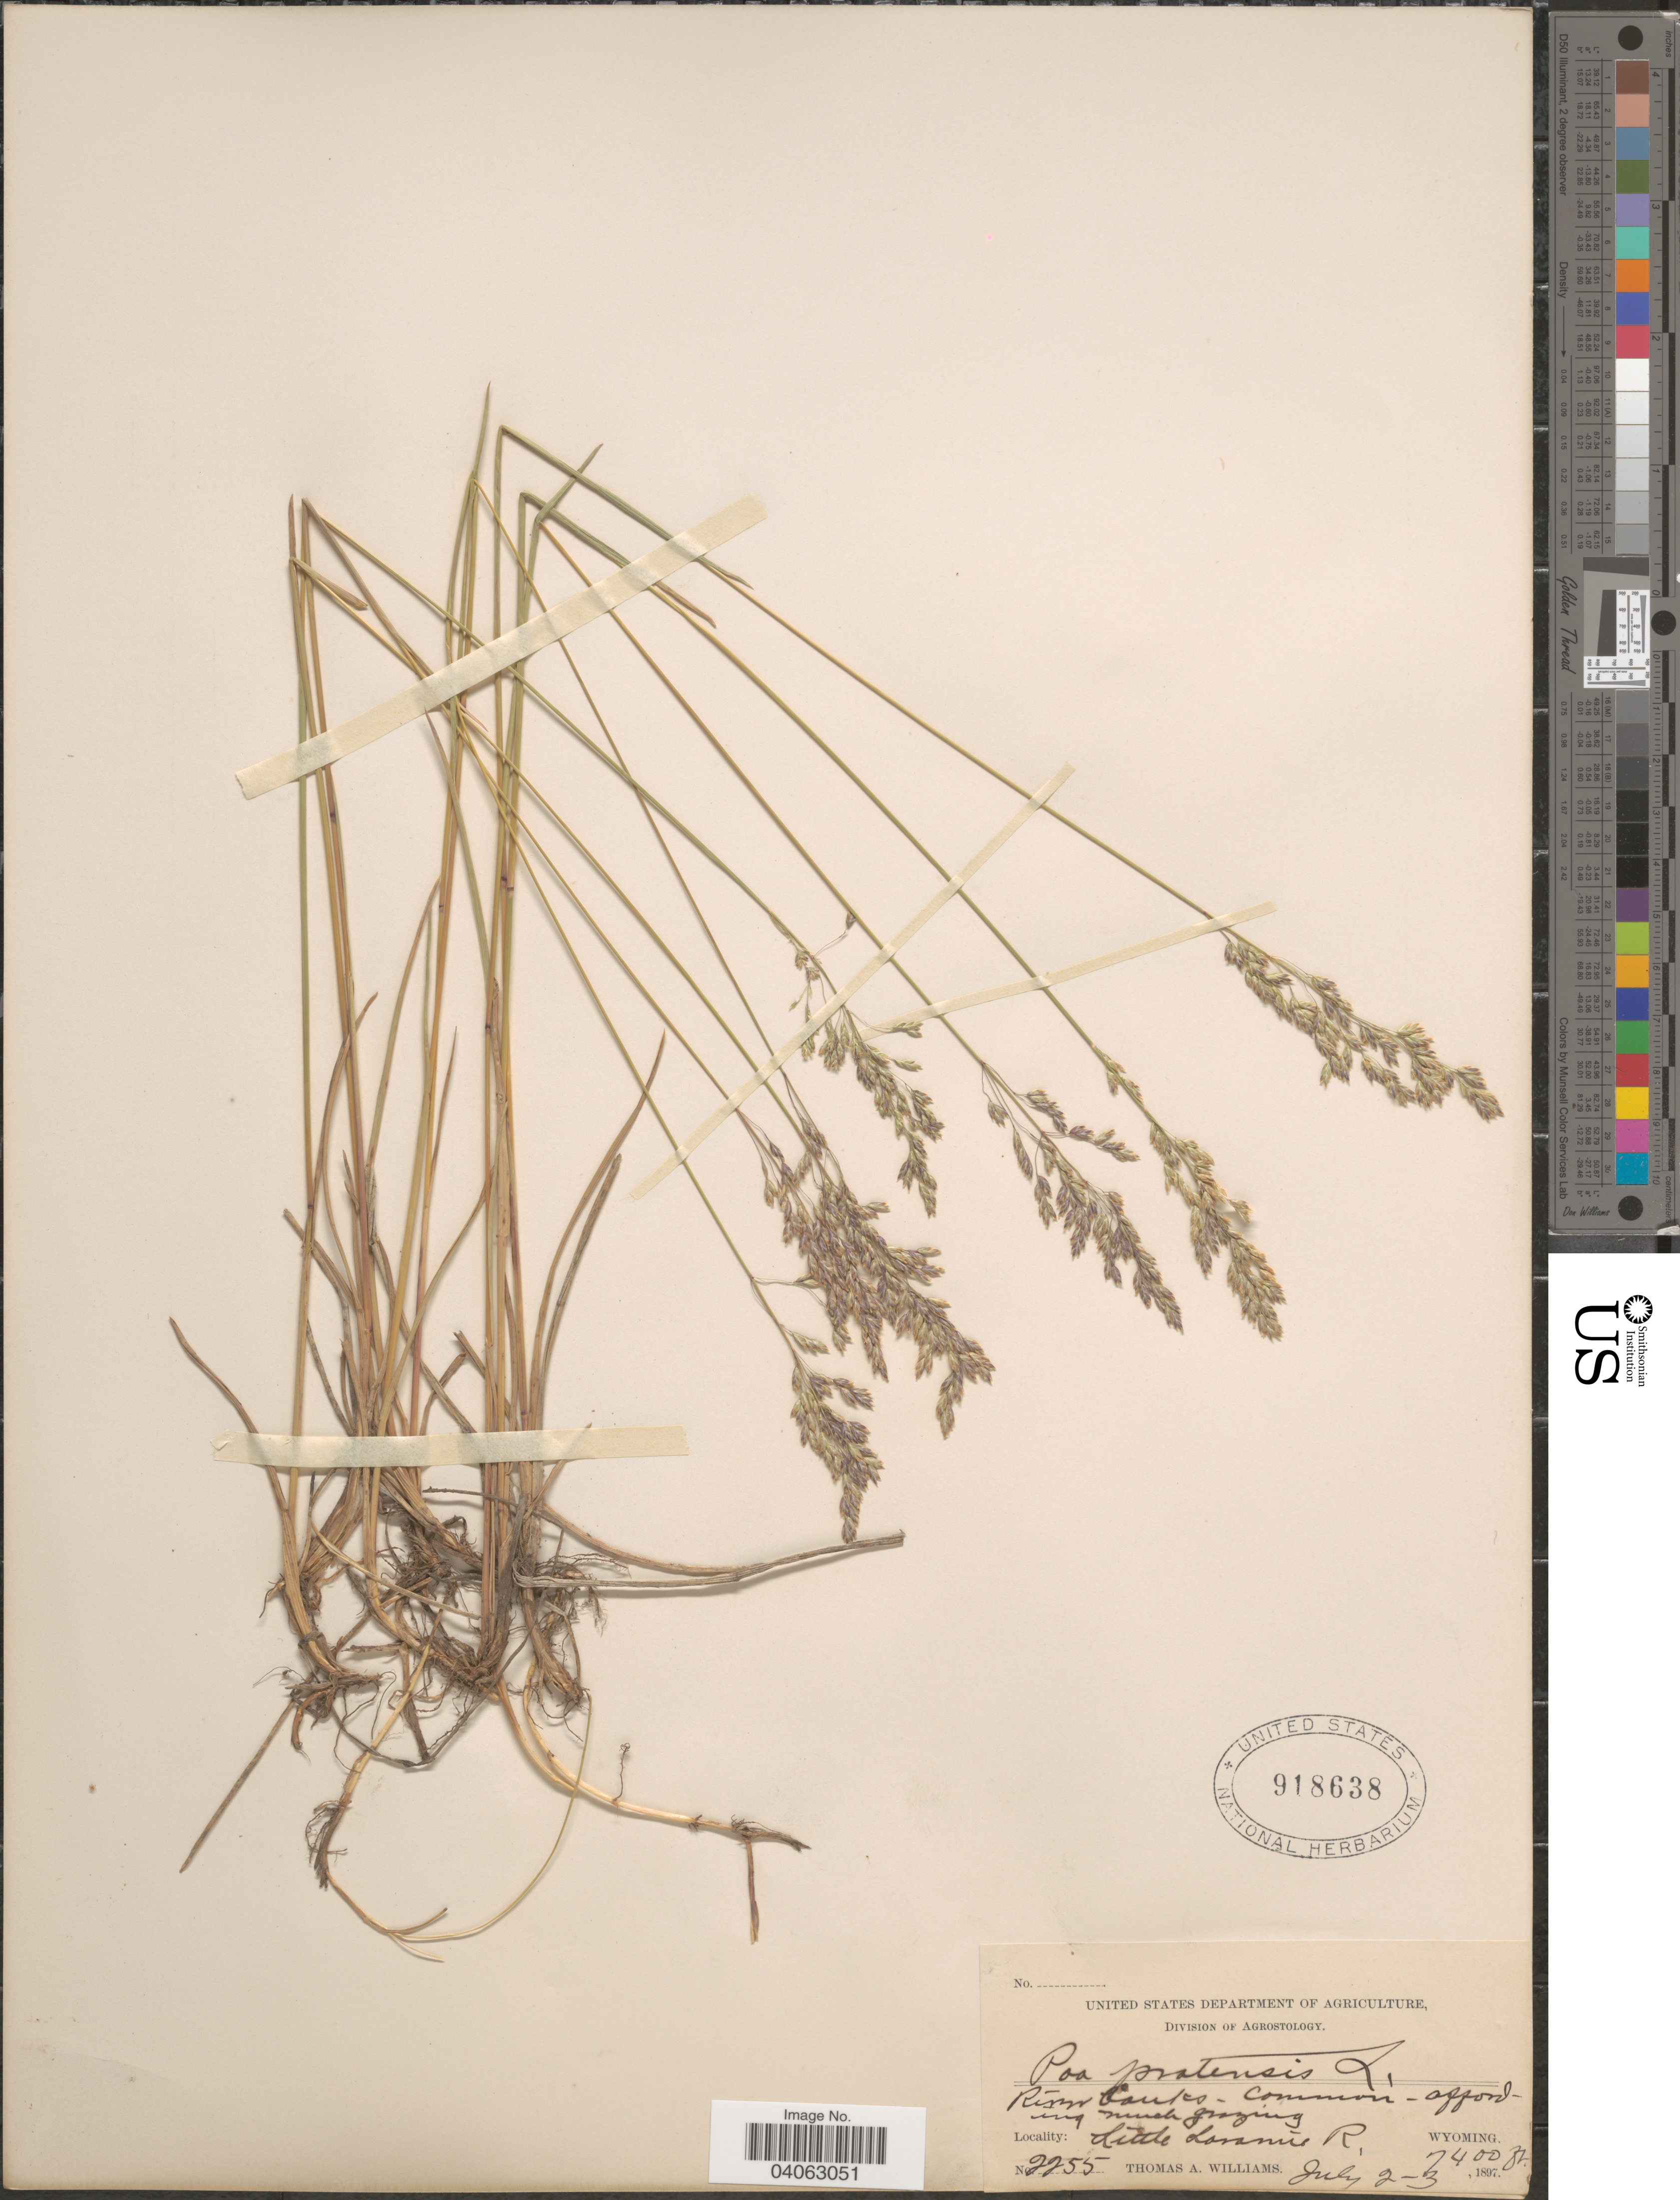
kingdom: Plantae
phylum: Tracheophyta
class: Liliopsida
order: Poales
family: Poaceae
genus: Poa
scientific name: Poa pratensis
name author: L.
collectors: T. A. Williams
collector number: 2255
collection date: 1897-07-02/1897-07-03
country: United States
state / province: Wyoming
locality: Little Laramie R.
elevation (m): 2256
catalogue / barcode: US 918638